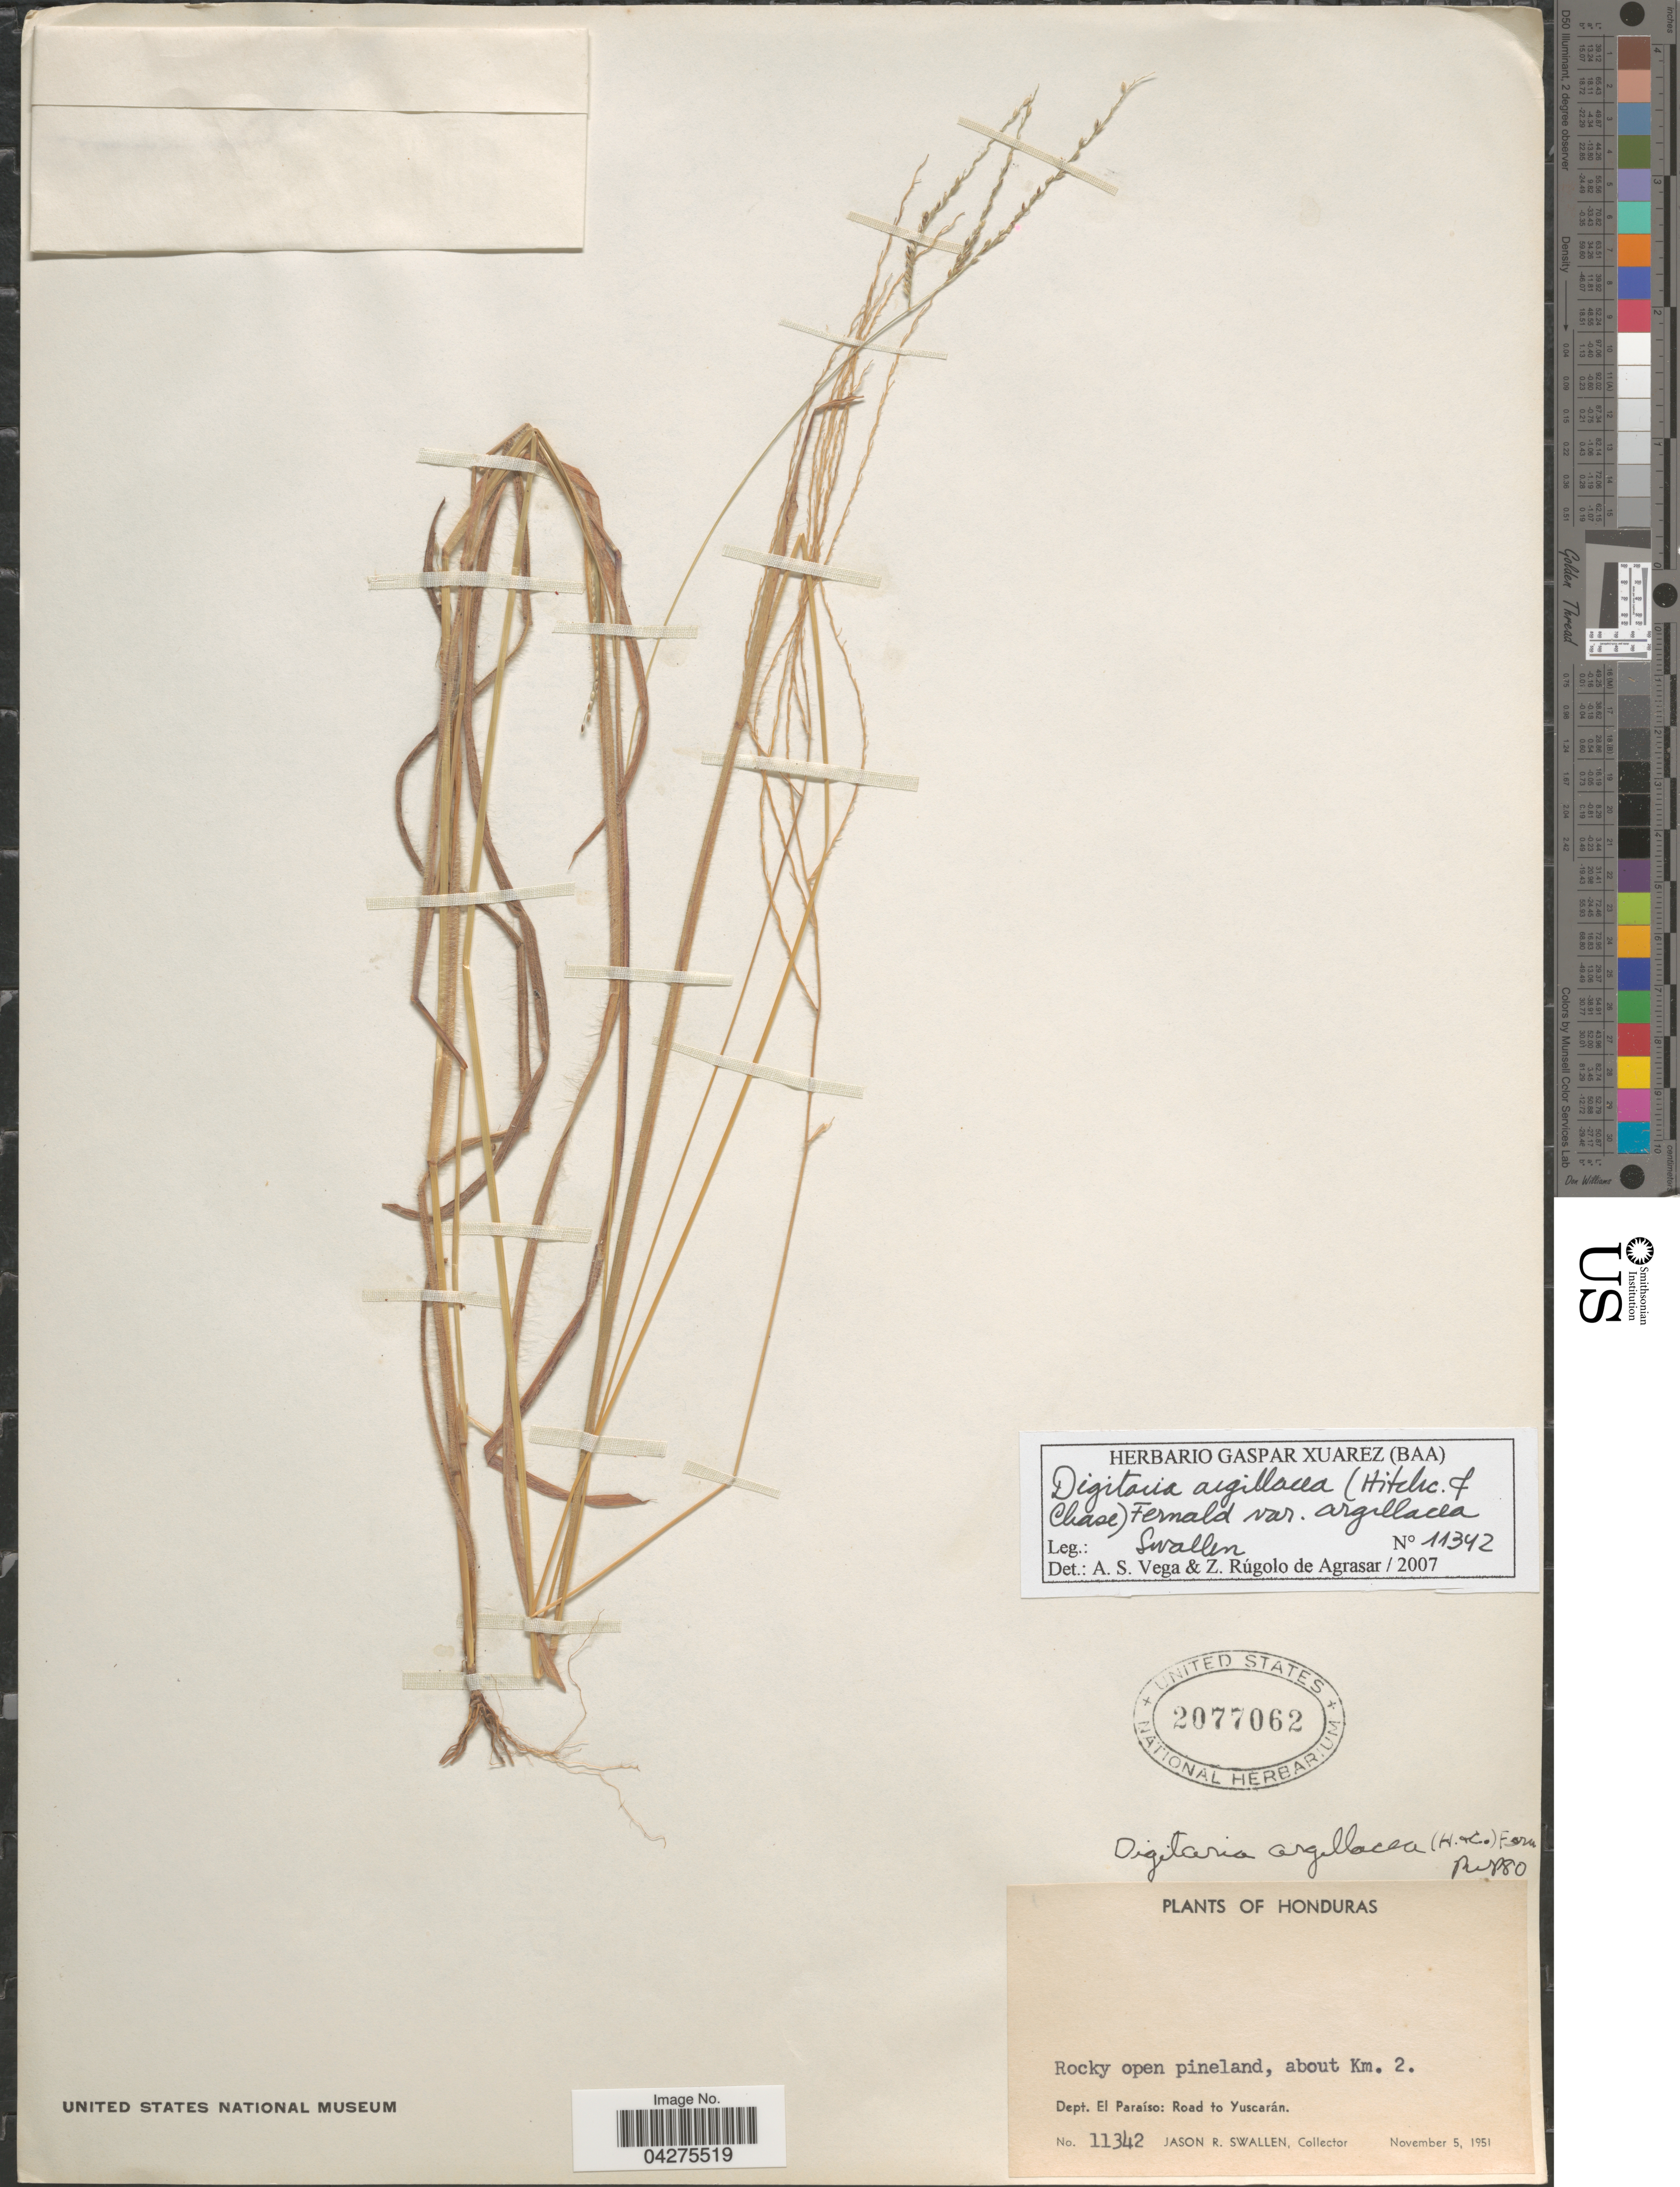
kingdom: Plantae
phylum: Tracheophyta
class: Liliopsida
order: Poales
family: Poaceae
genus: Digitaria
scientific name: Digitaria argillacea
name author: (Hitchc. & Chase) Fernald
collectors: J. R. Swallen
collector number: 11342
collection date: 1951-11-05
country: Honduras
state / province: El Paraiso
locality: Rocky open pineland, about Km. 2. Dept. El Paraíso: Road to Yuscarán.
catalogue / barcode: US 2077062